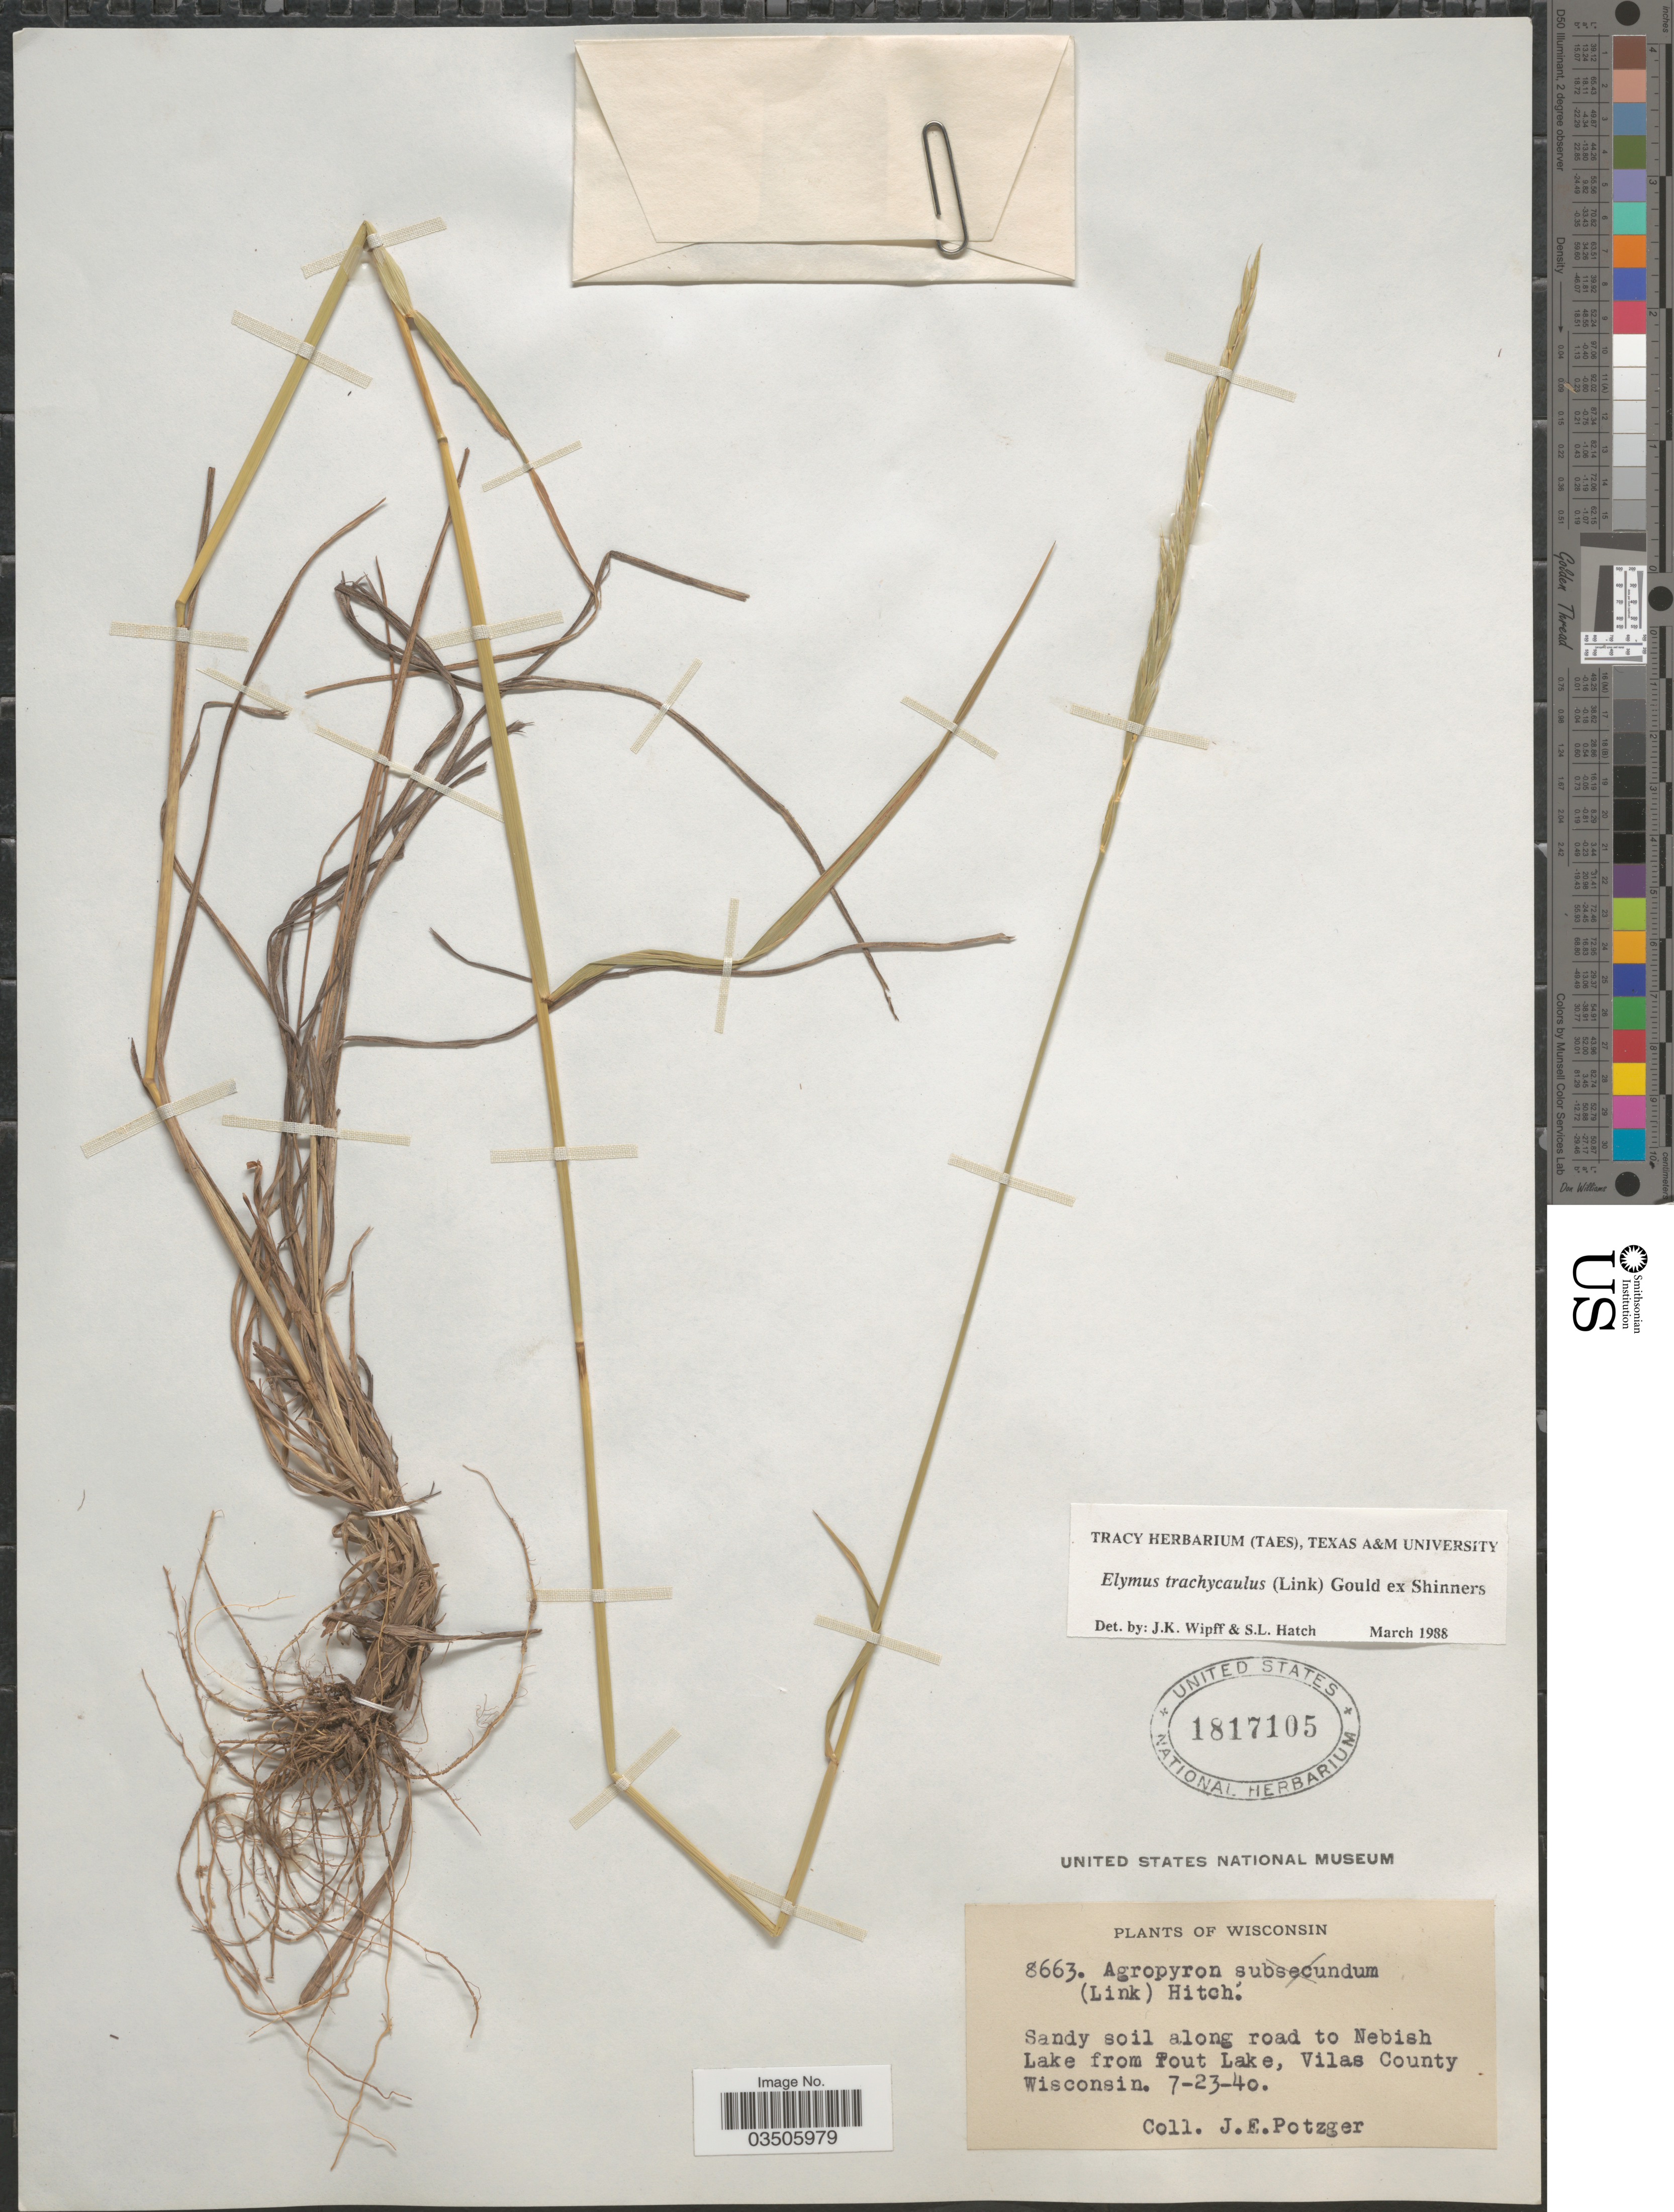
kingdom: Plantae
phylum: Tracheophyta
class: Liliopsida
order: Poales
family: Poaceae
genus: Elymus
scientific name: Elymus trachycaulus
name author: (Link) Gould ex Shinners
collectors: J. Potzger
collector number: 8663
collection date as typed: Transcribed d/m/y: 23/7/40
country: United States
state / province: Wisconsin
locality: Sandy soil along road to Nebish Lake from Tout Lake,Vilas County.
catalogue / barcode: US 1817105